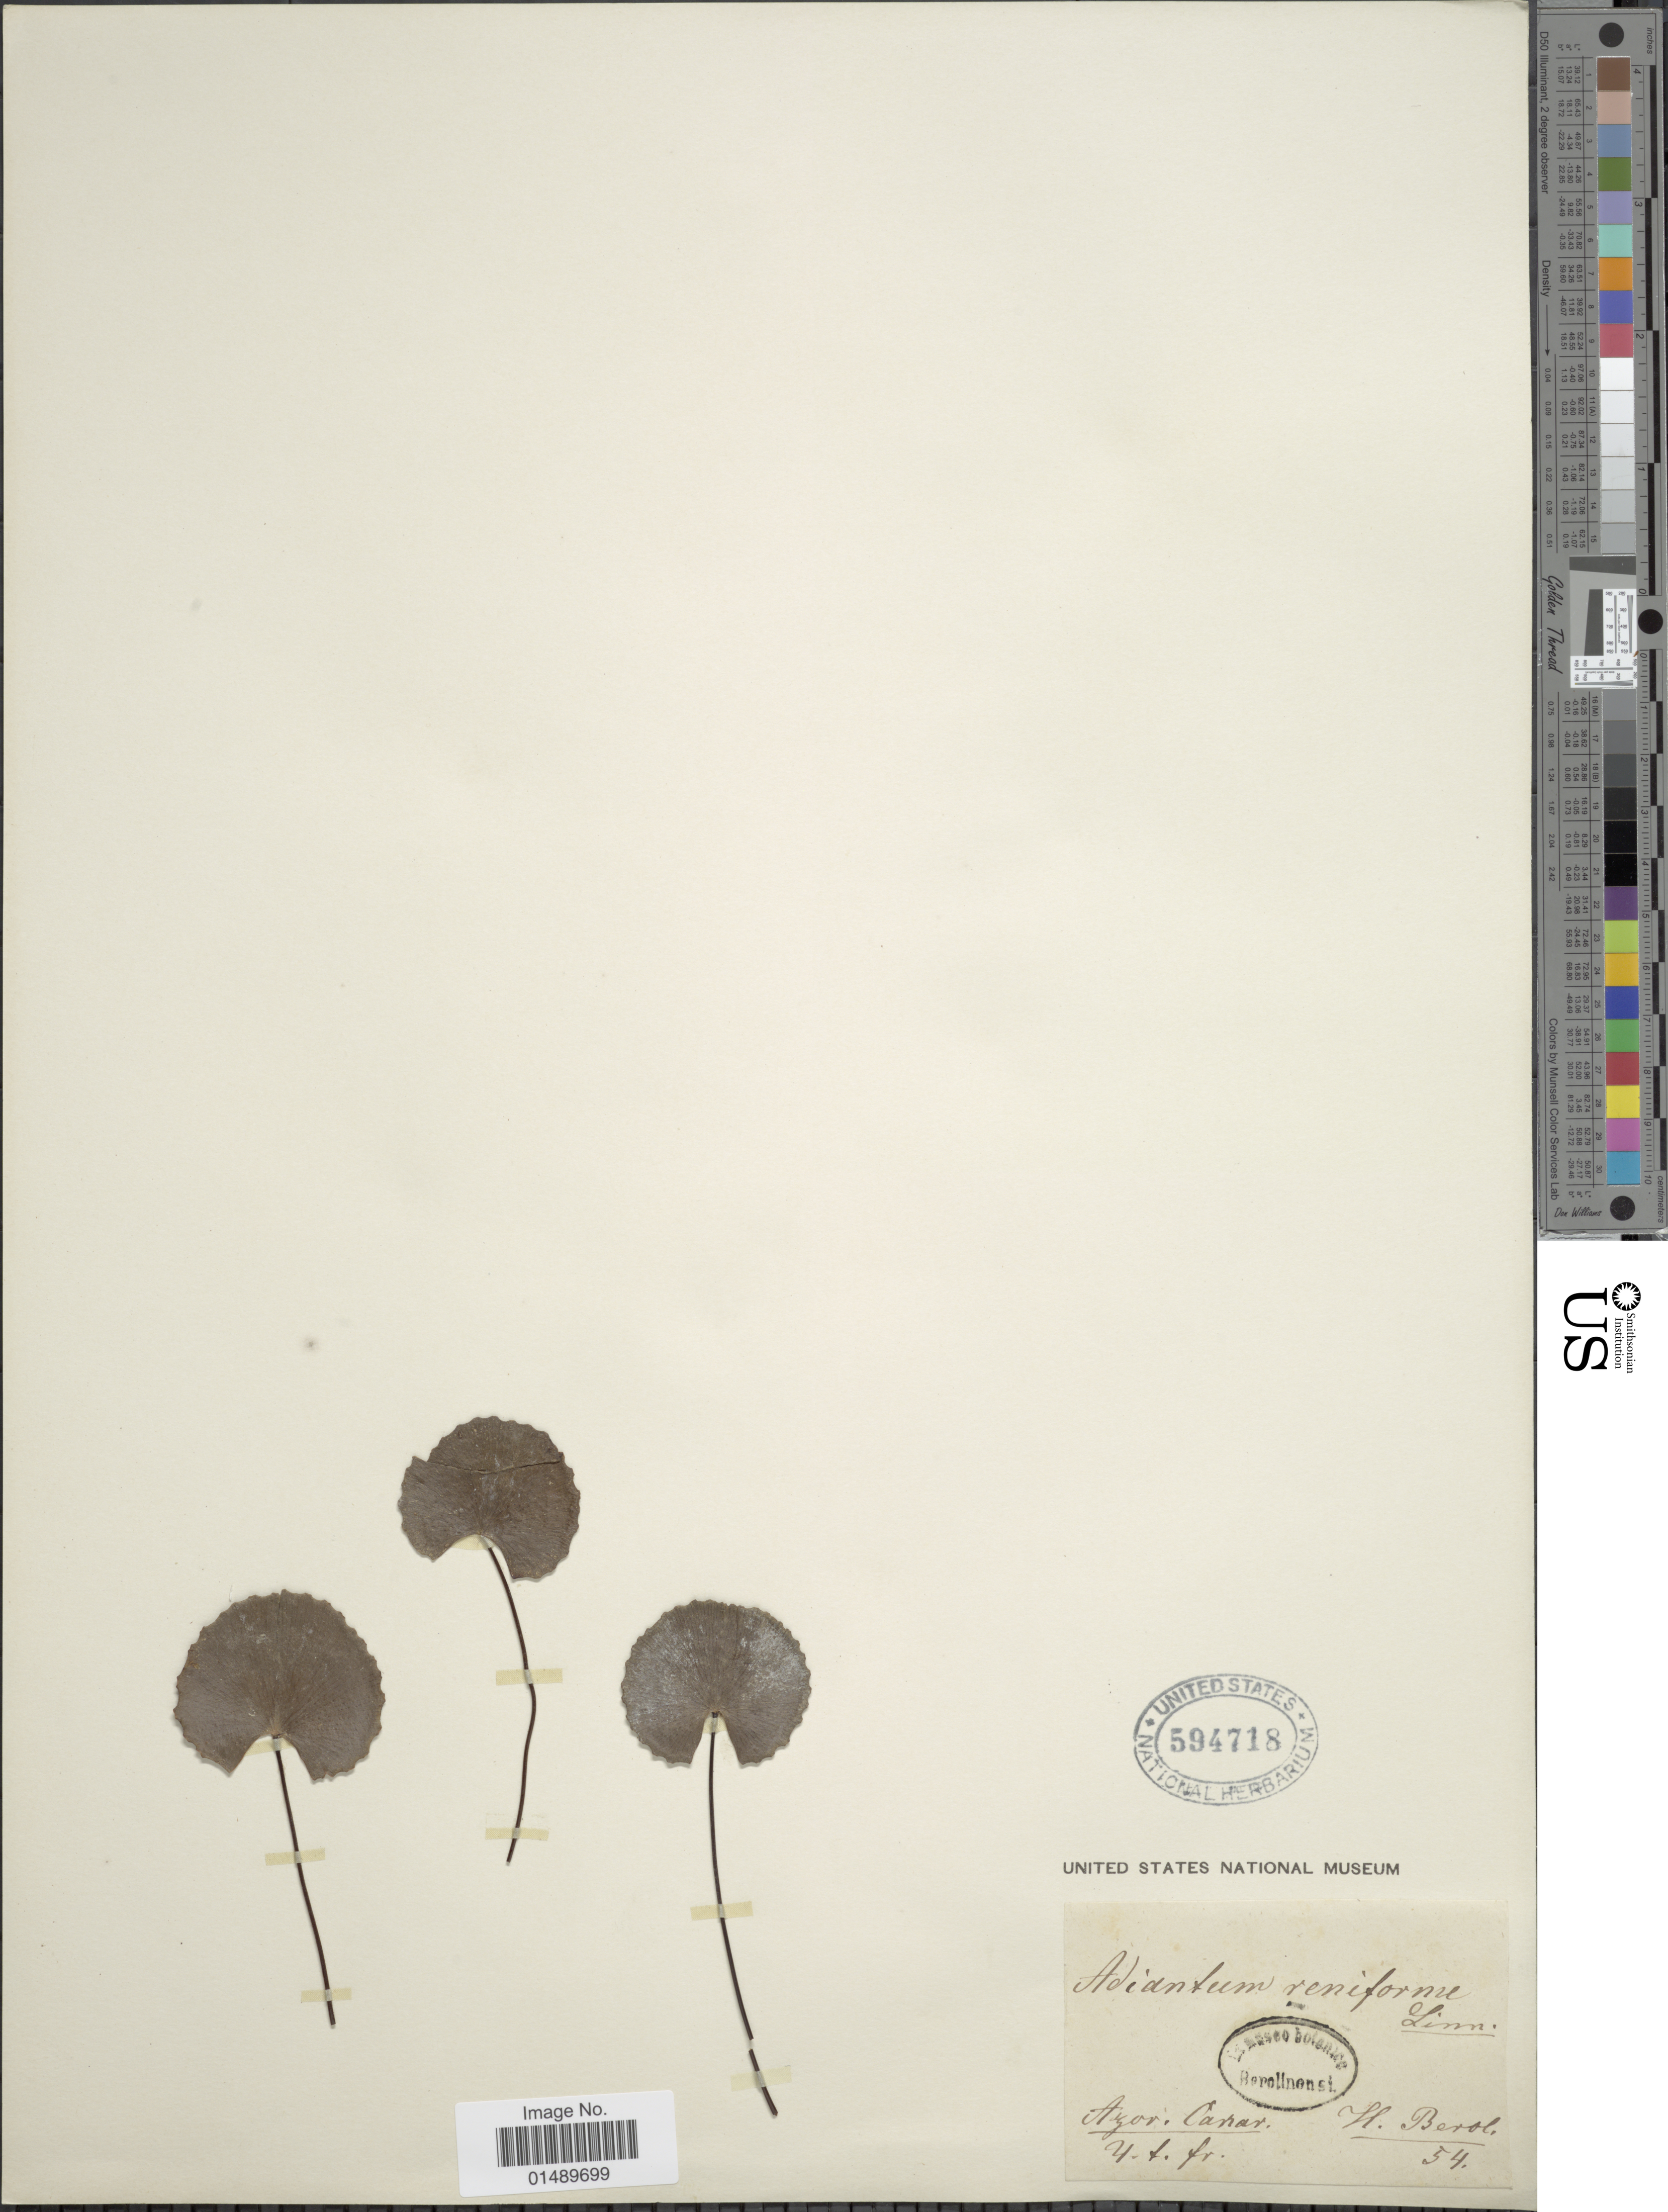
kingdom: Plantae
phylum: Tracheophyta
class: Polypodiopsida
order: Polypodiales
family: Pteridaceae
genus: Adiantum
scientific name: Adiantum reniforme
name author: L.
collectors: H. Berol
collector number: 54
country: Spain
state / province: Canarias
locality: Canar. Azor.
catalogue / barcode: US 594718